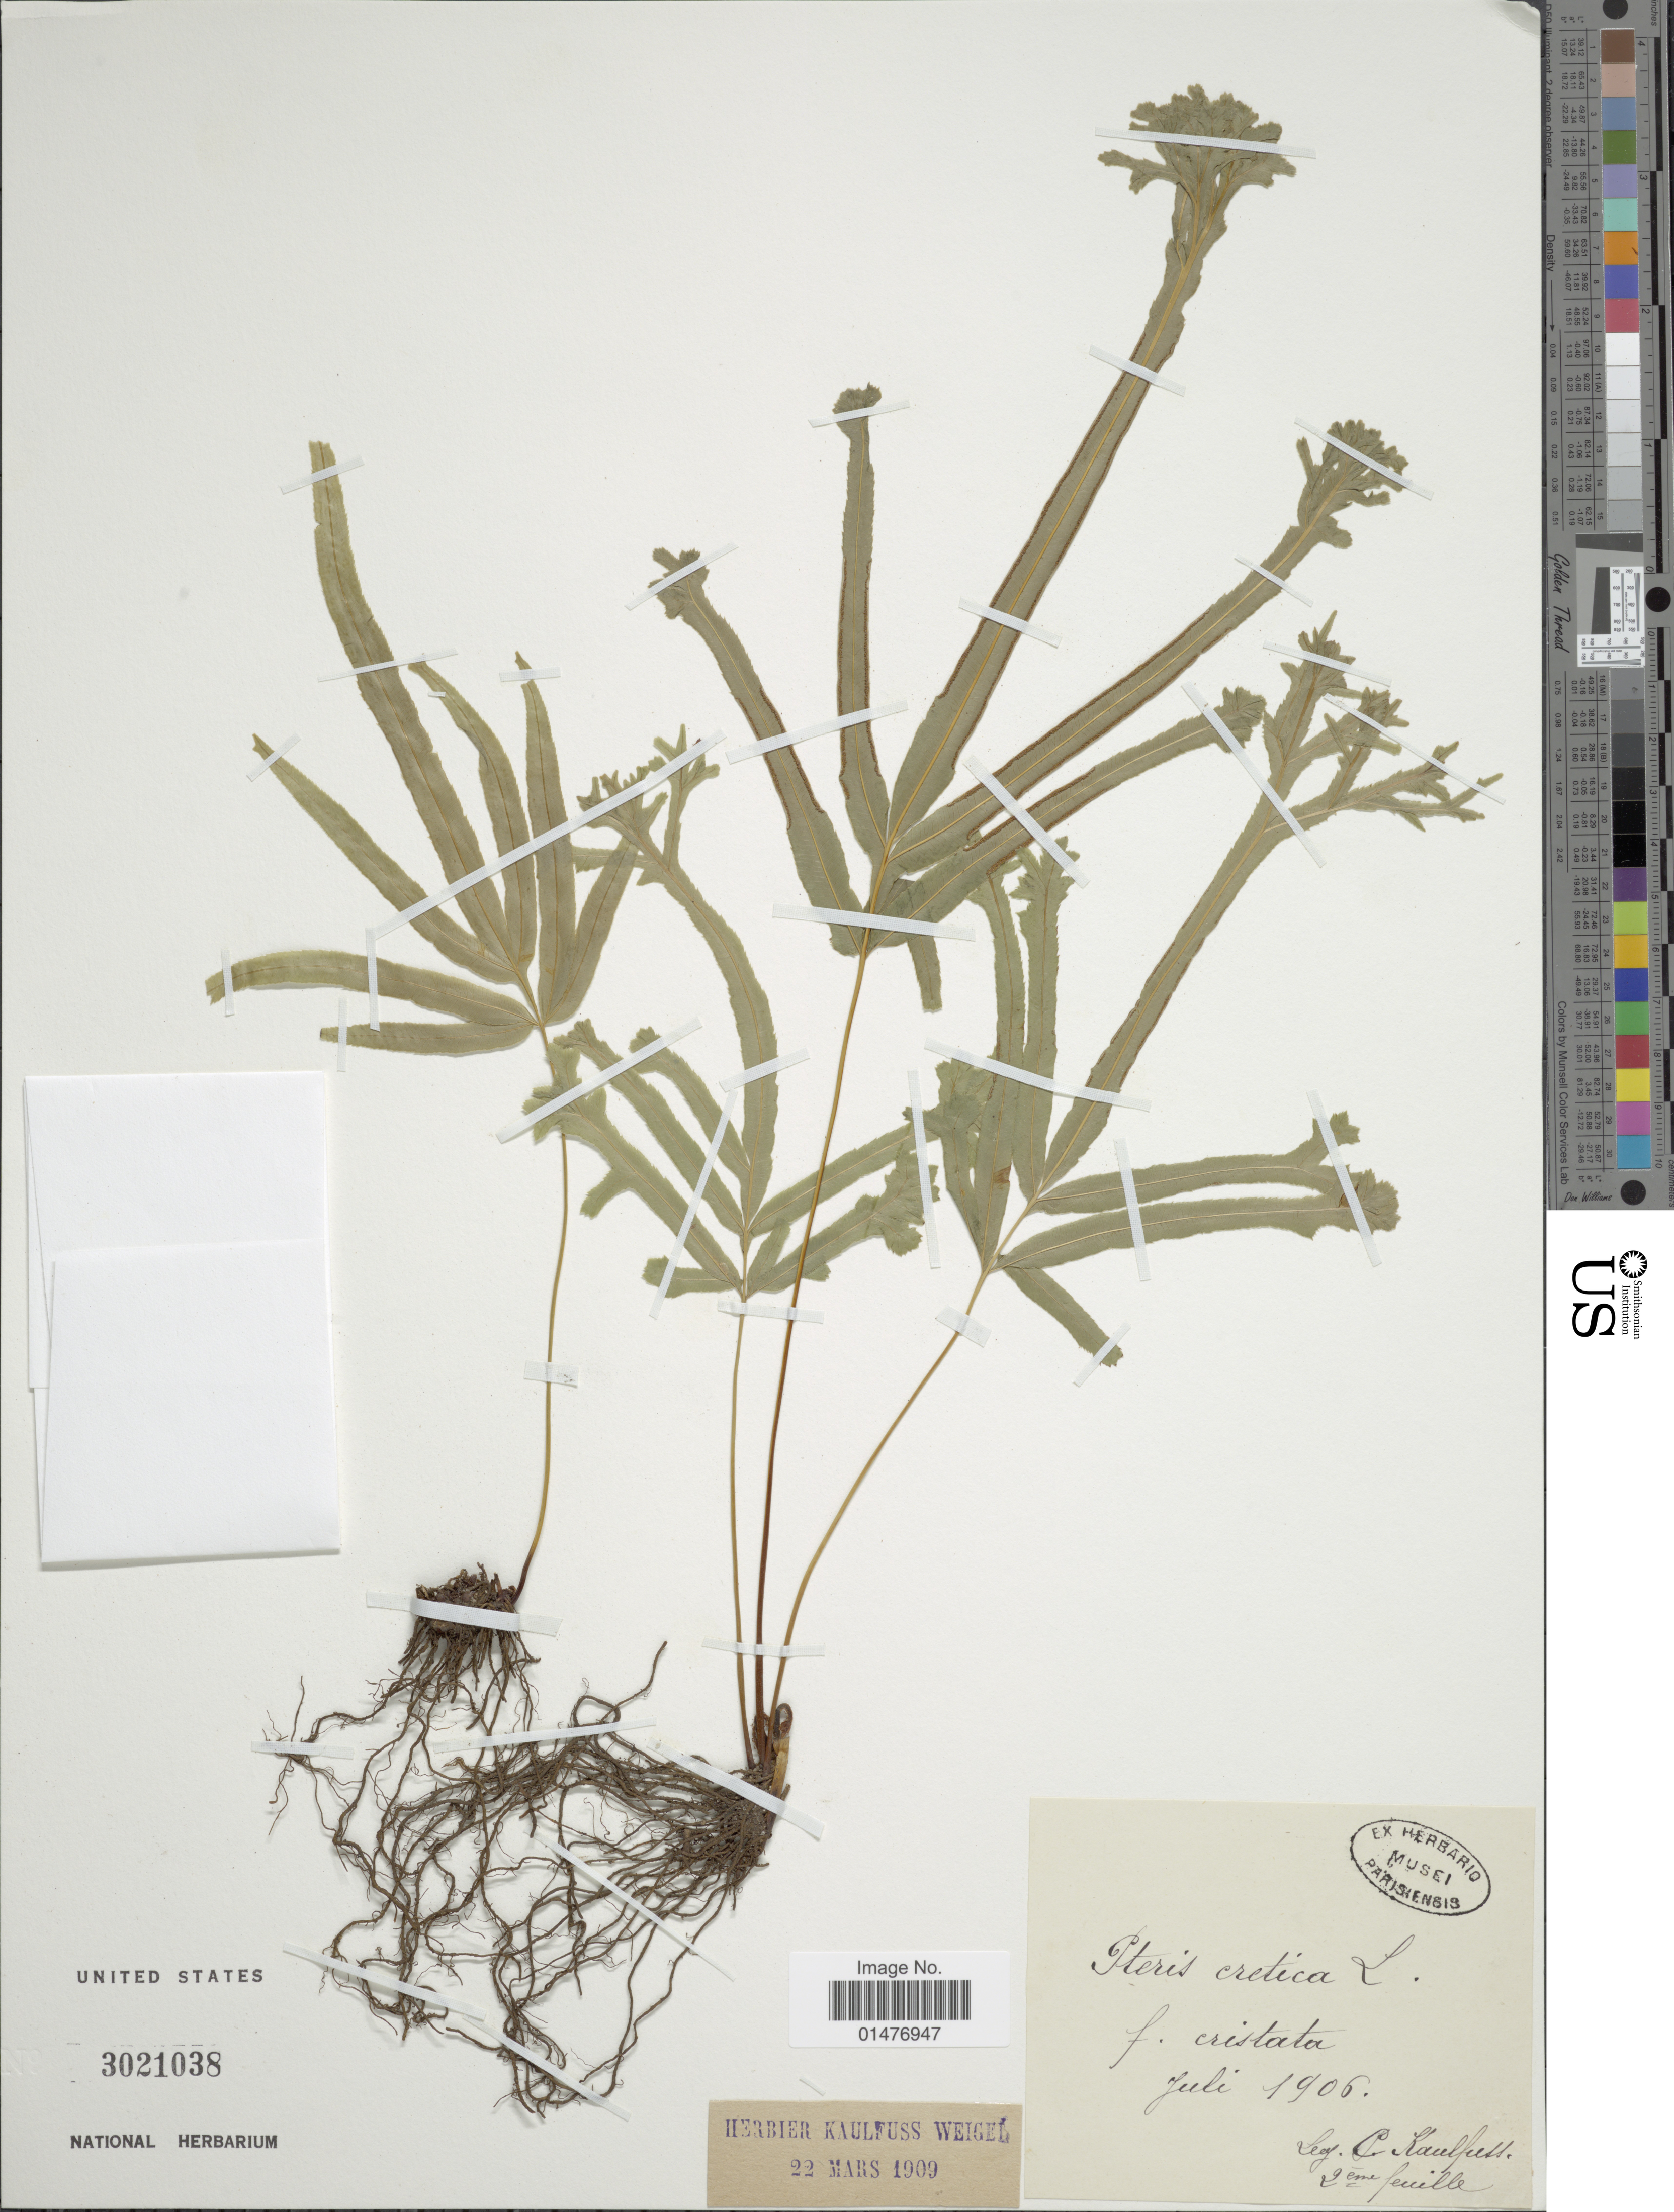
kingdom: Plantae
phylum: Tracheophyta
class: Polypodiopsida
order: Polypodiales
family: Pteridaceae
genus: Pteris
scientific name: Pteris cretica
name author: L.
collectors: G. F. Kaulfuss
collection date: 1906-07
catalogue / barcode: US 3021038